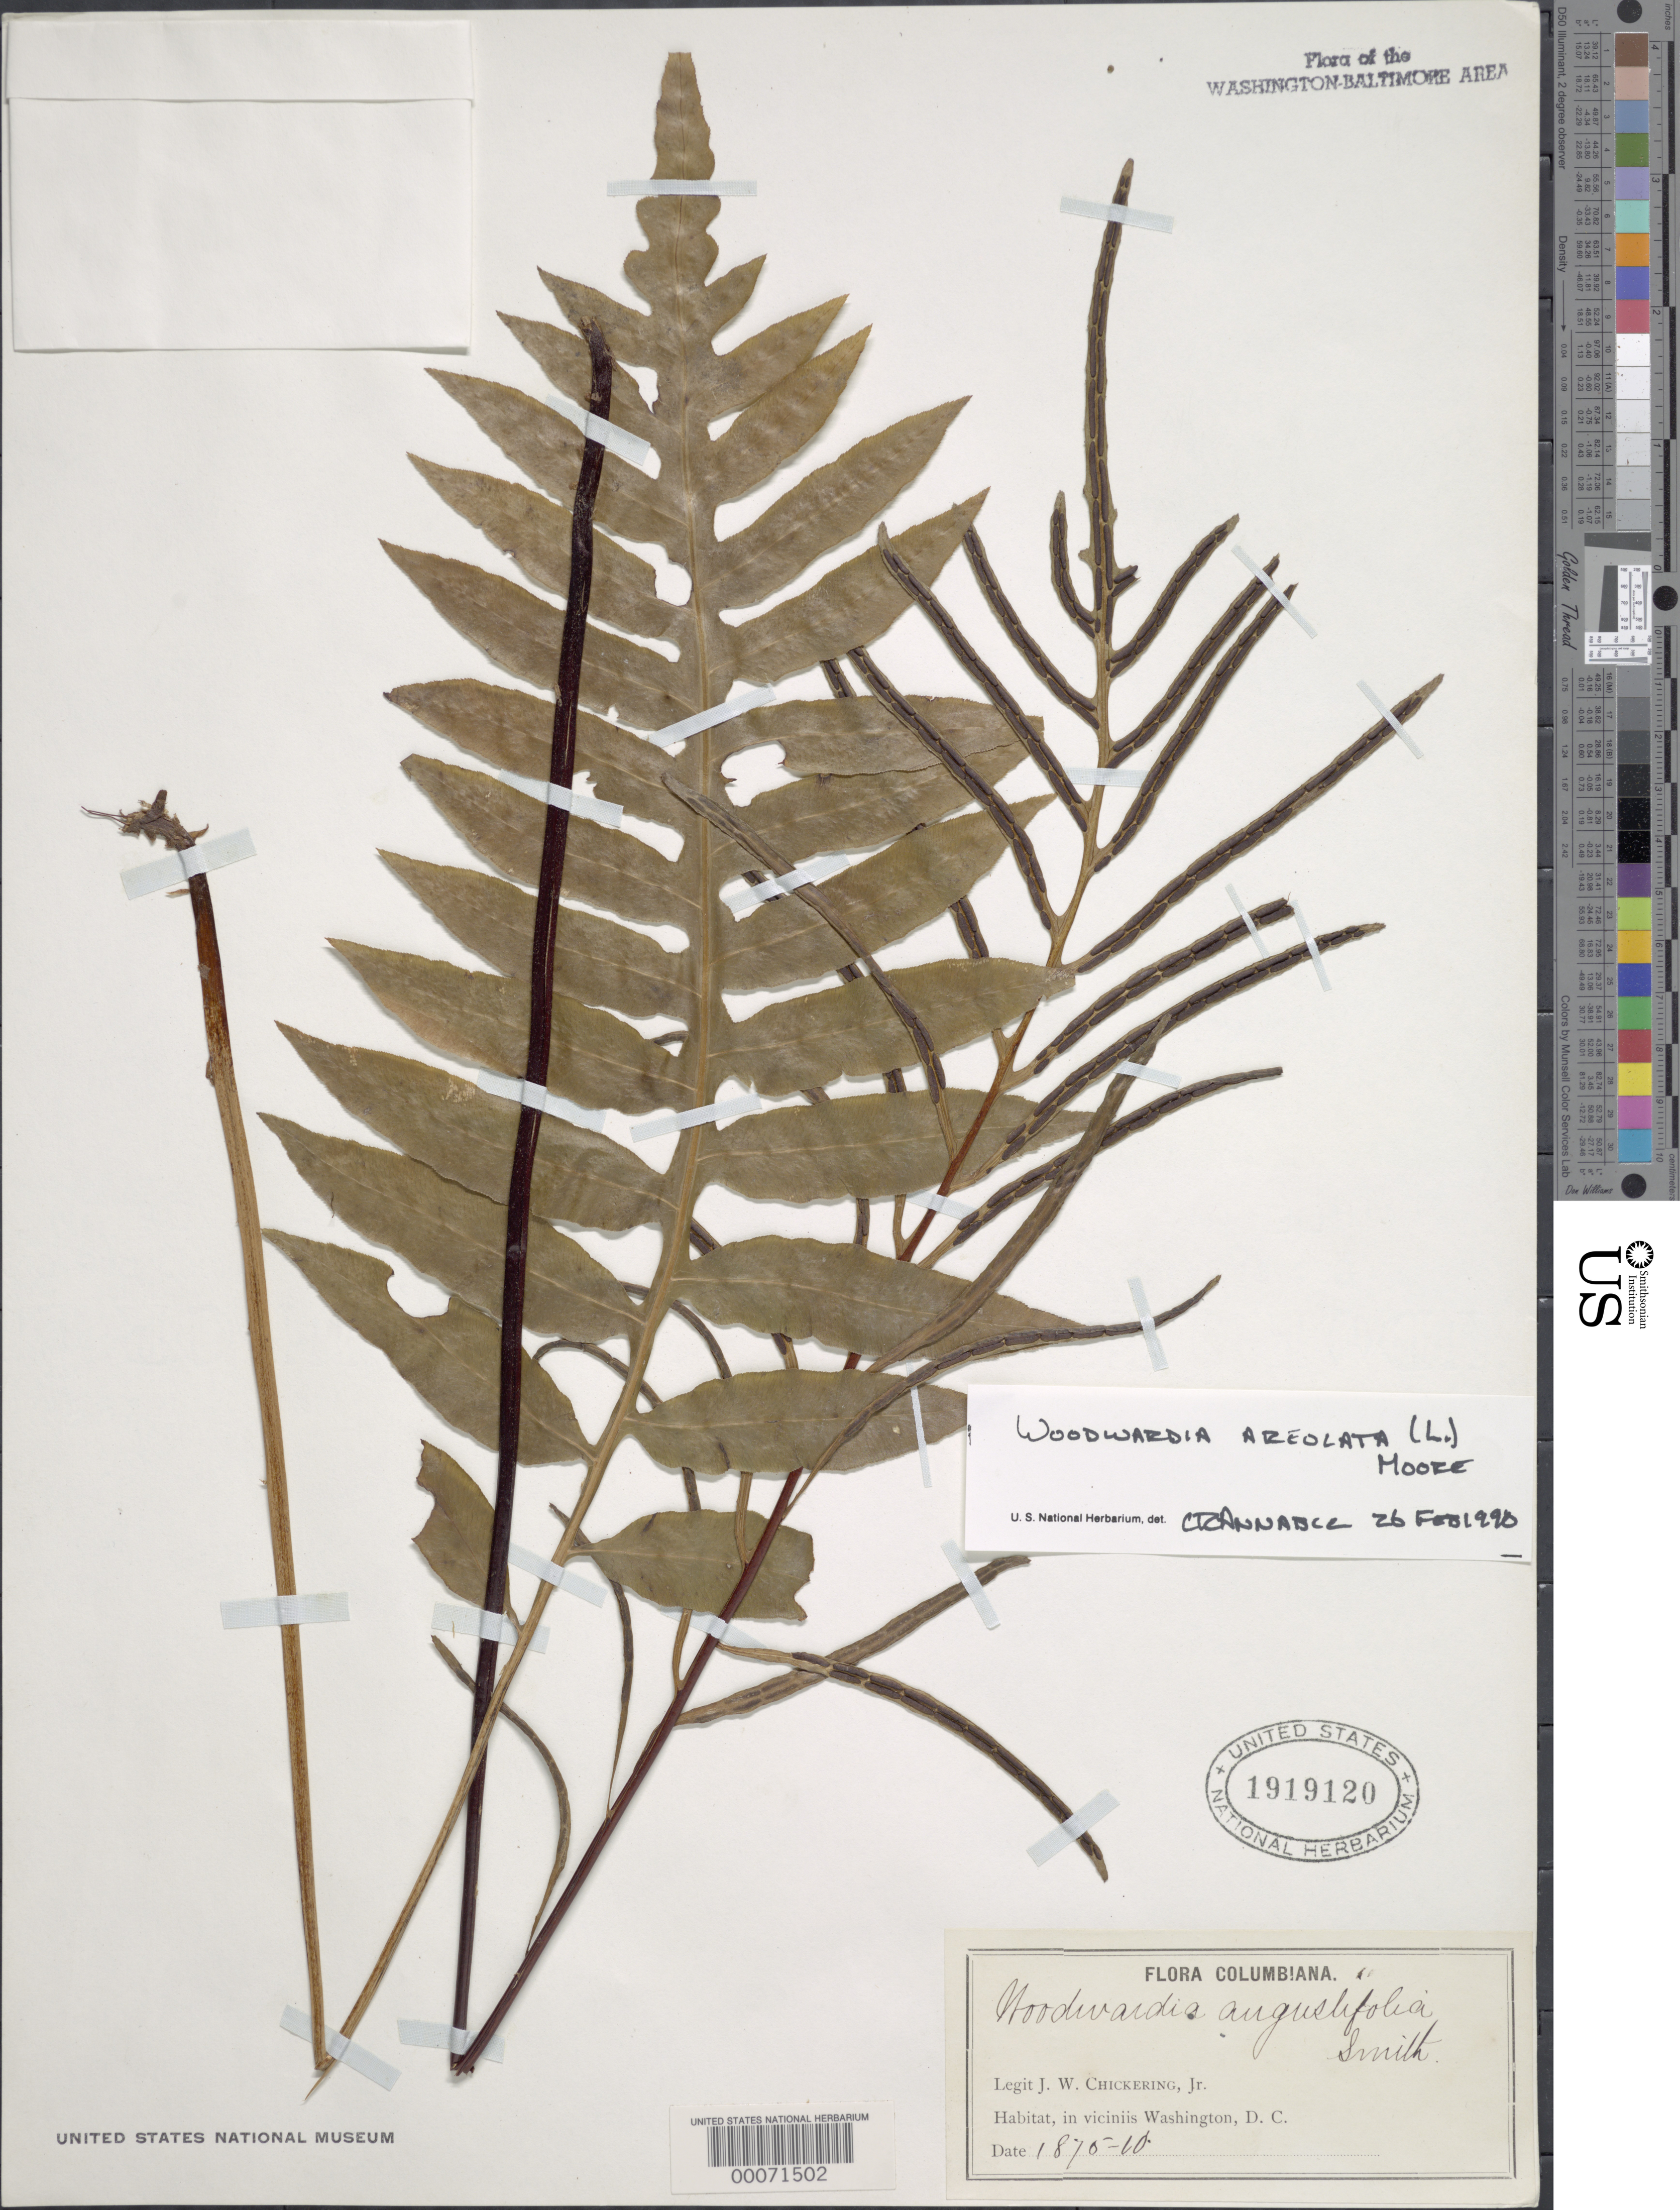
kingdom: Plantae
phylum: Tracheophyta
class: Polypodiopsida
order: Polypodiales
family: Blechnaceae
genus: Woodwardia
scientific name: Woodwardia areolata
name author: (L.) T. Moore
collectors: J. Chickering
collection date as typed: Oct 1875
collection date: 1875-10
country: United States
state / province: District of Columbia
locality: Washington DC Area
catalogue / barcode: US 1919120